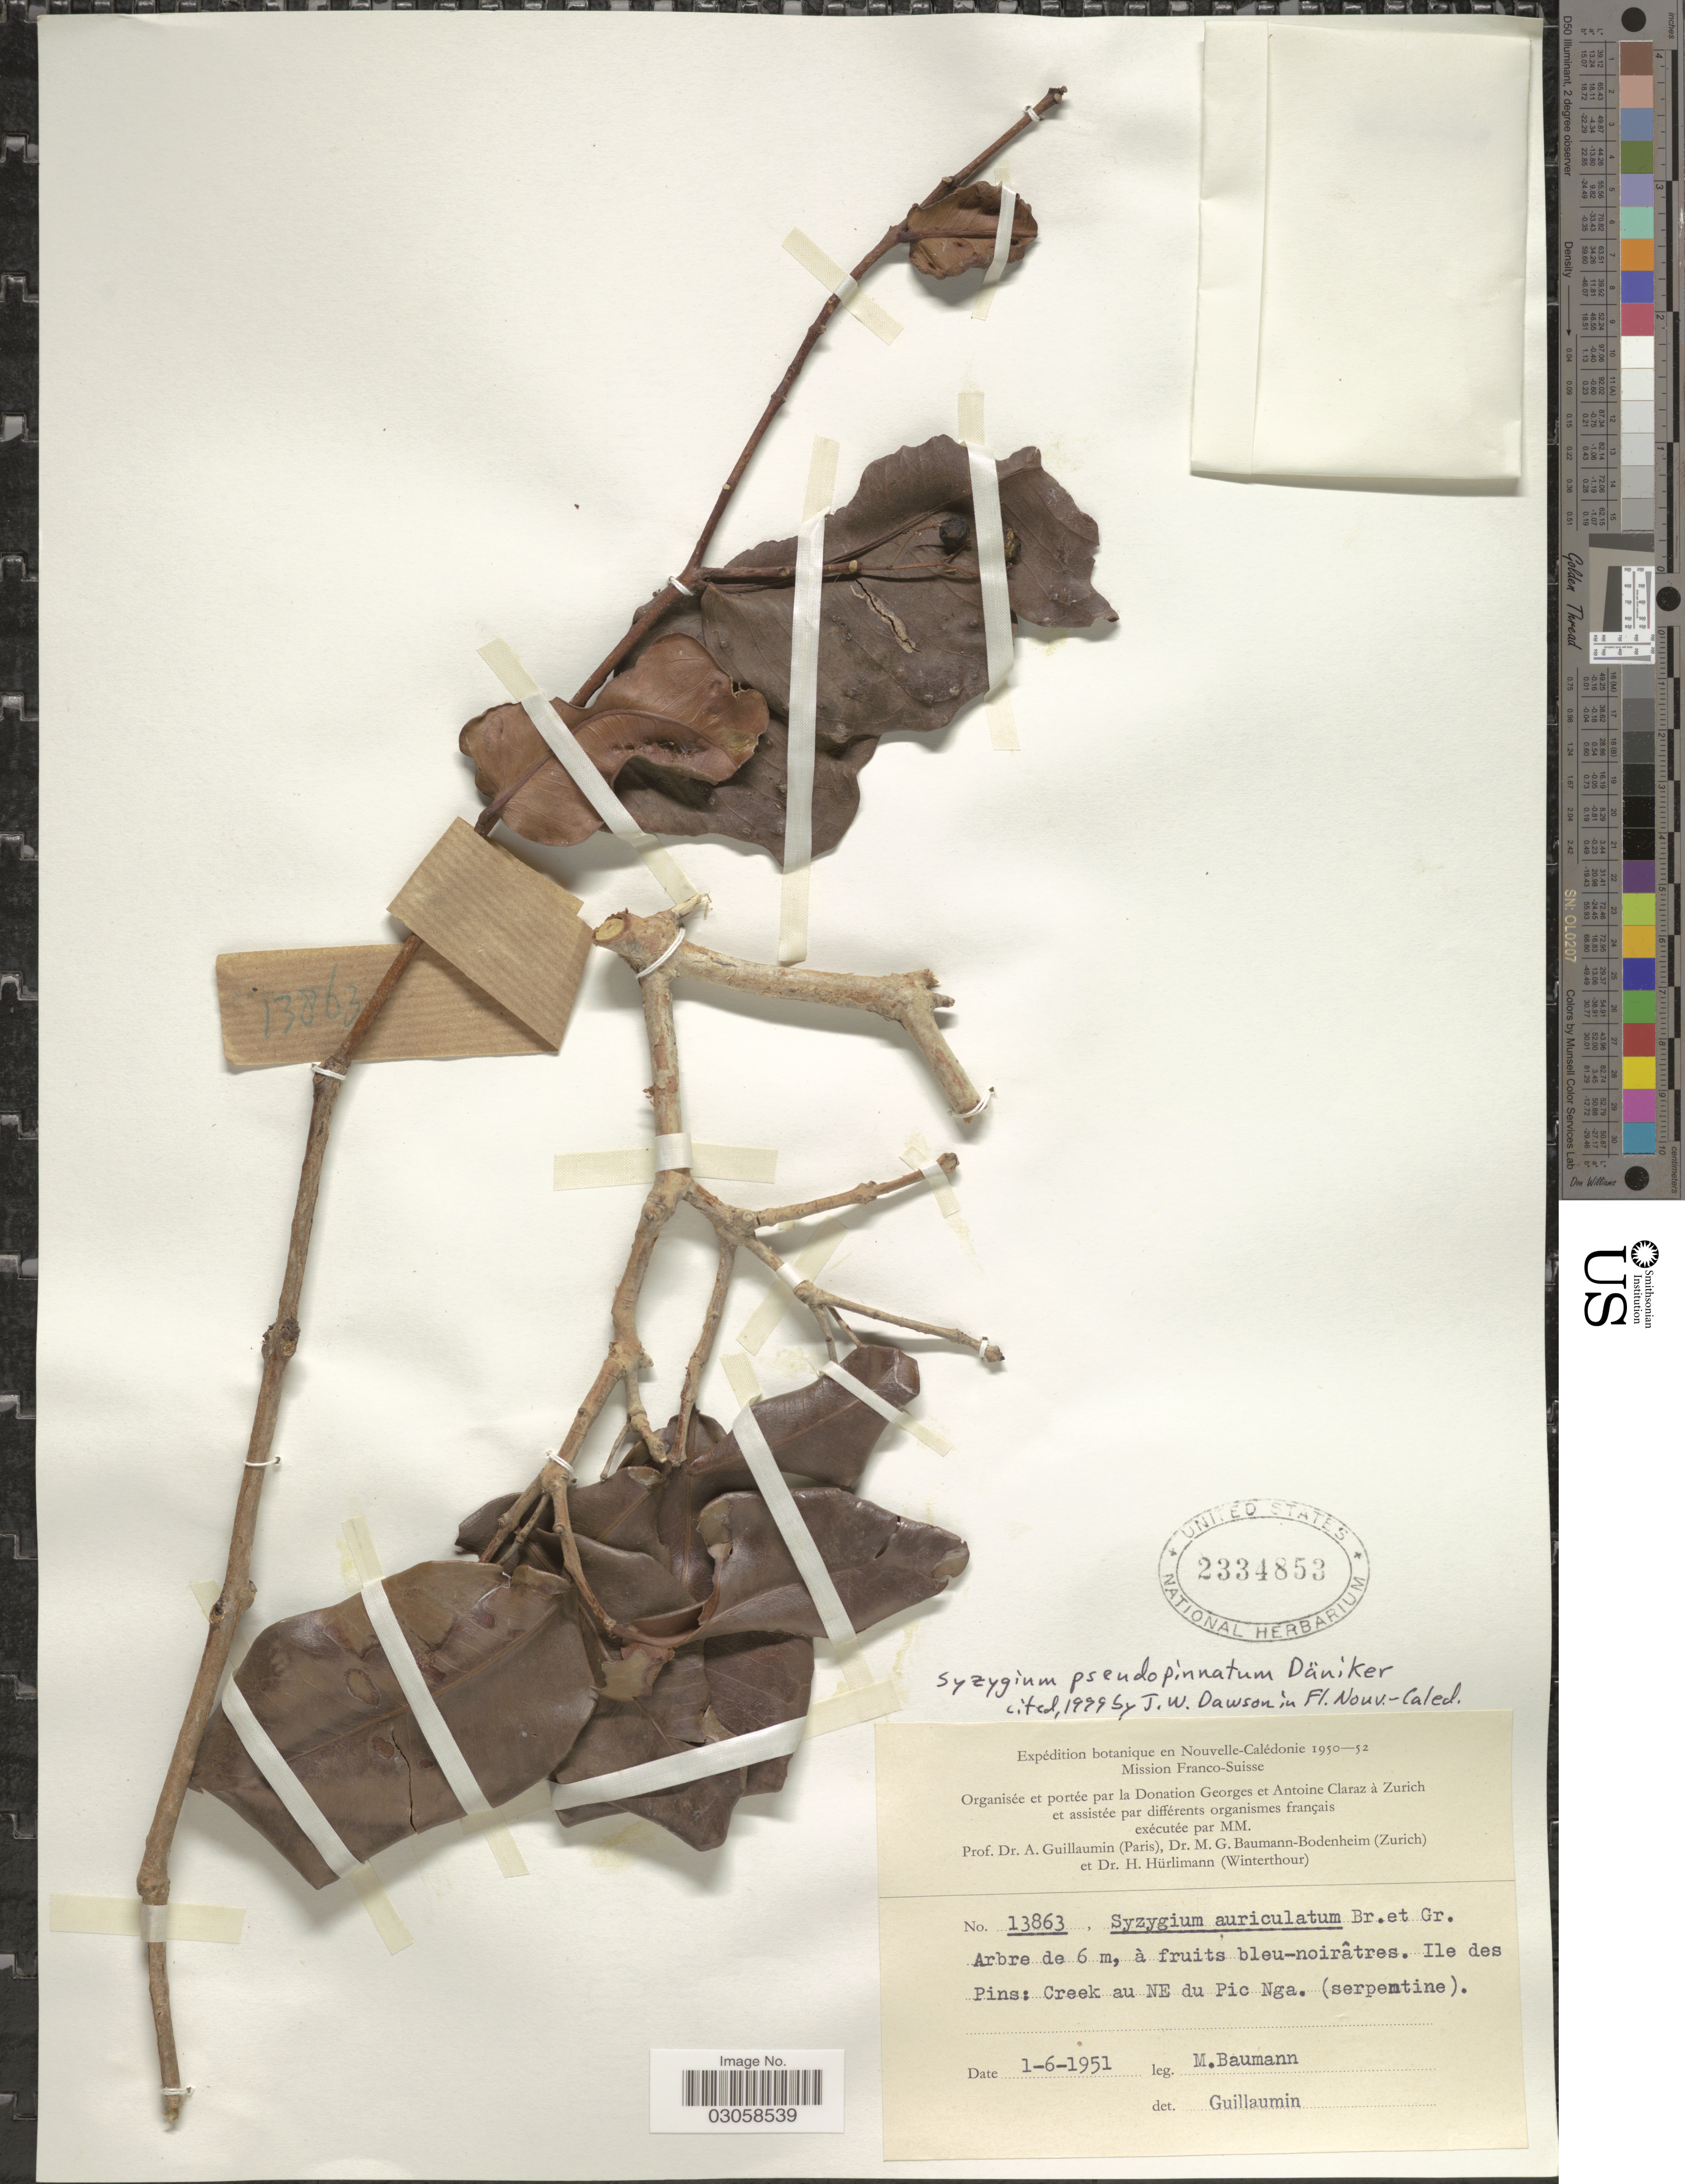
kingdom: Plantae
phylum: Tracheophyta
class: Magnoliopsida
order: Myrtales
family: Myrtaceae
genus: Syzygium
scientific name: Syzygium pseudopinnatum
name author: Däniker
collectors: M. G. Baumann-Bodenheim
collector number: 13863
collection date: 1951-06-01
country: New Caledonia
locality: Ile des Pins: Creek au NE du Pic Nga. (serpentine).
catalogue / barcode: US 2334853